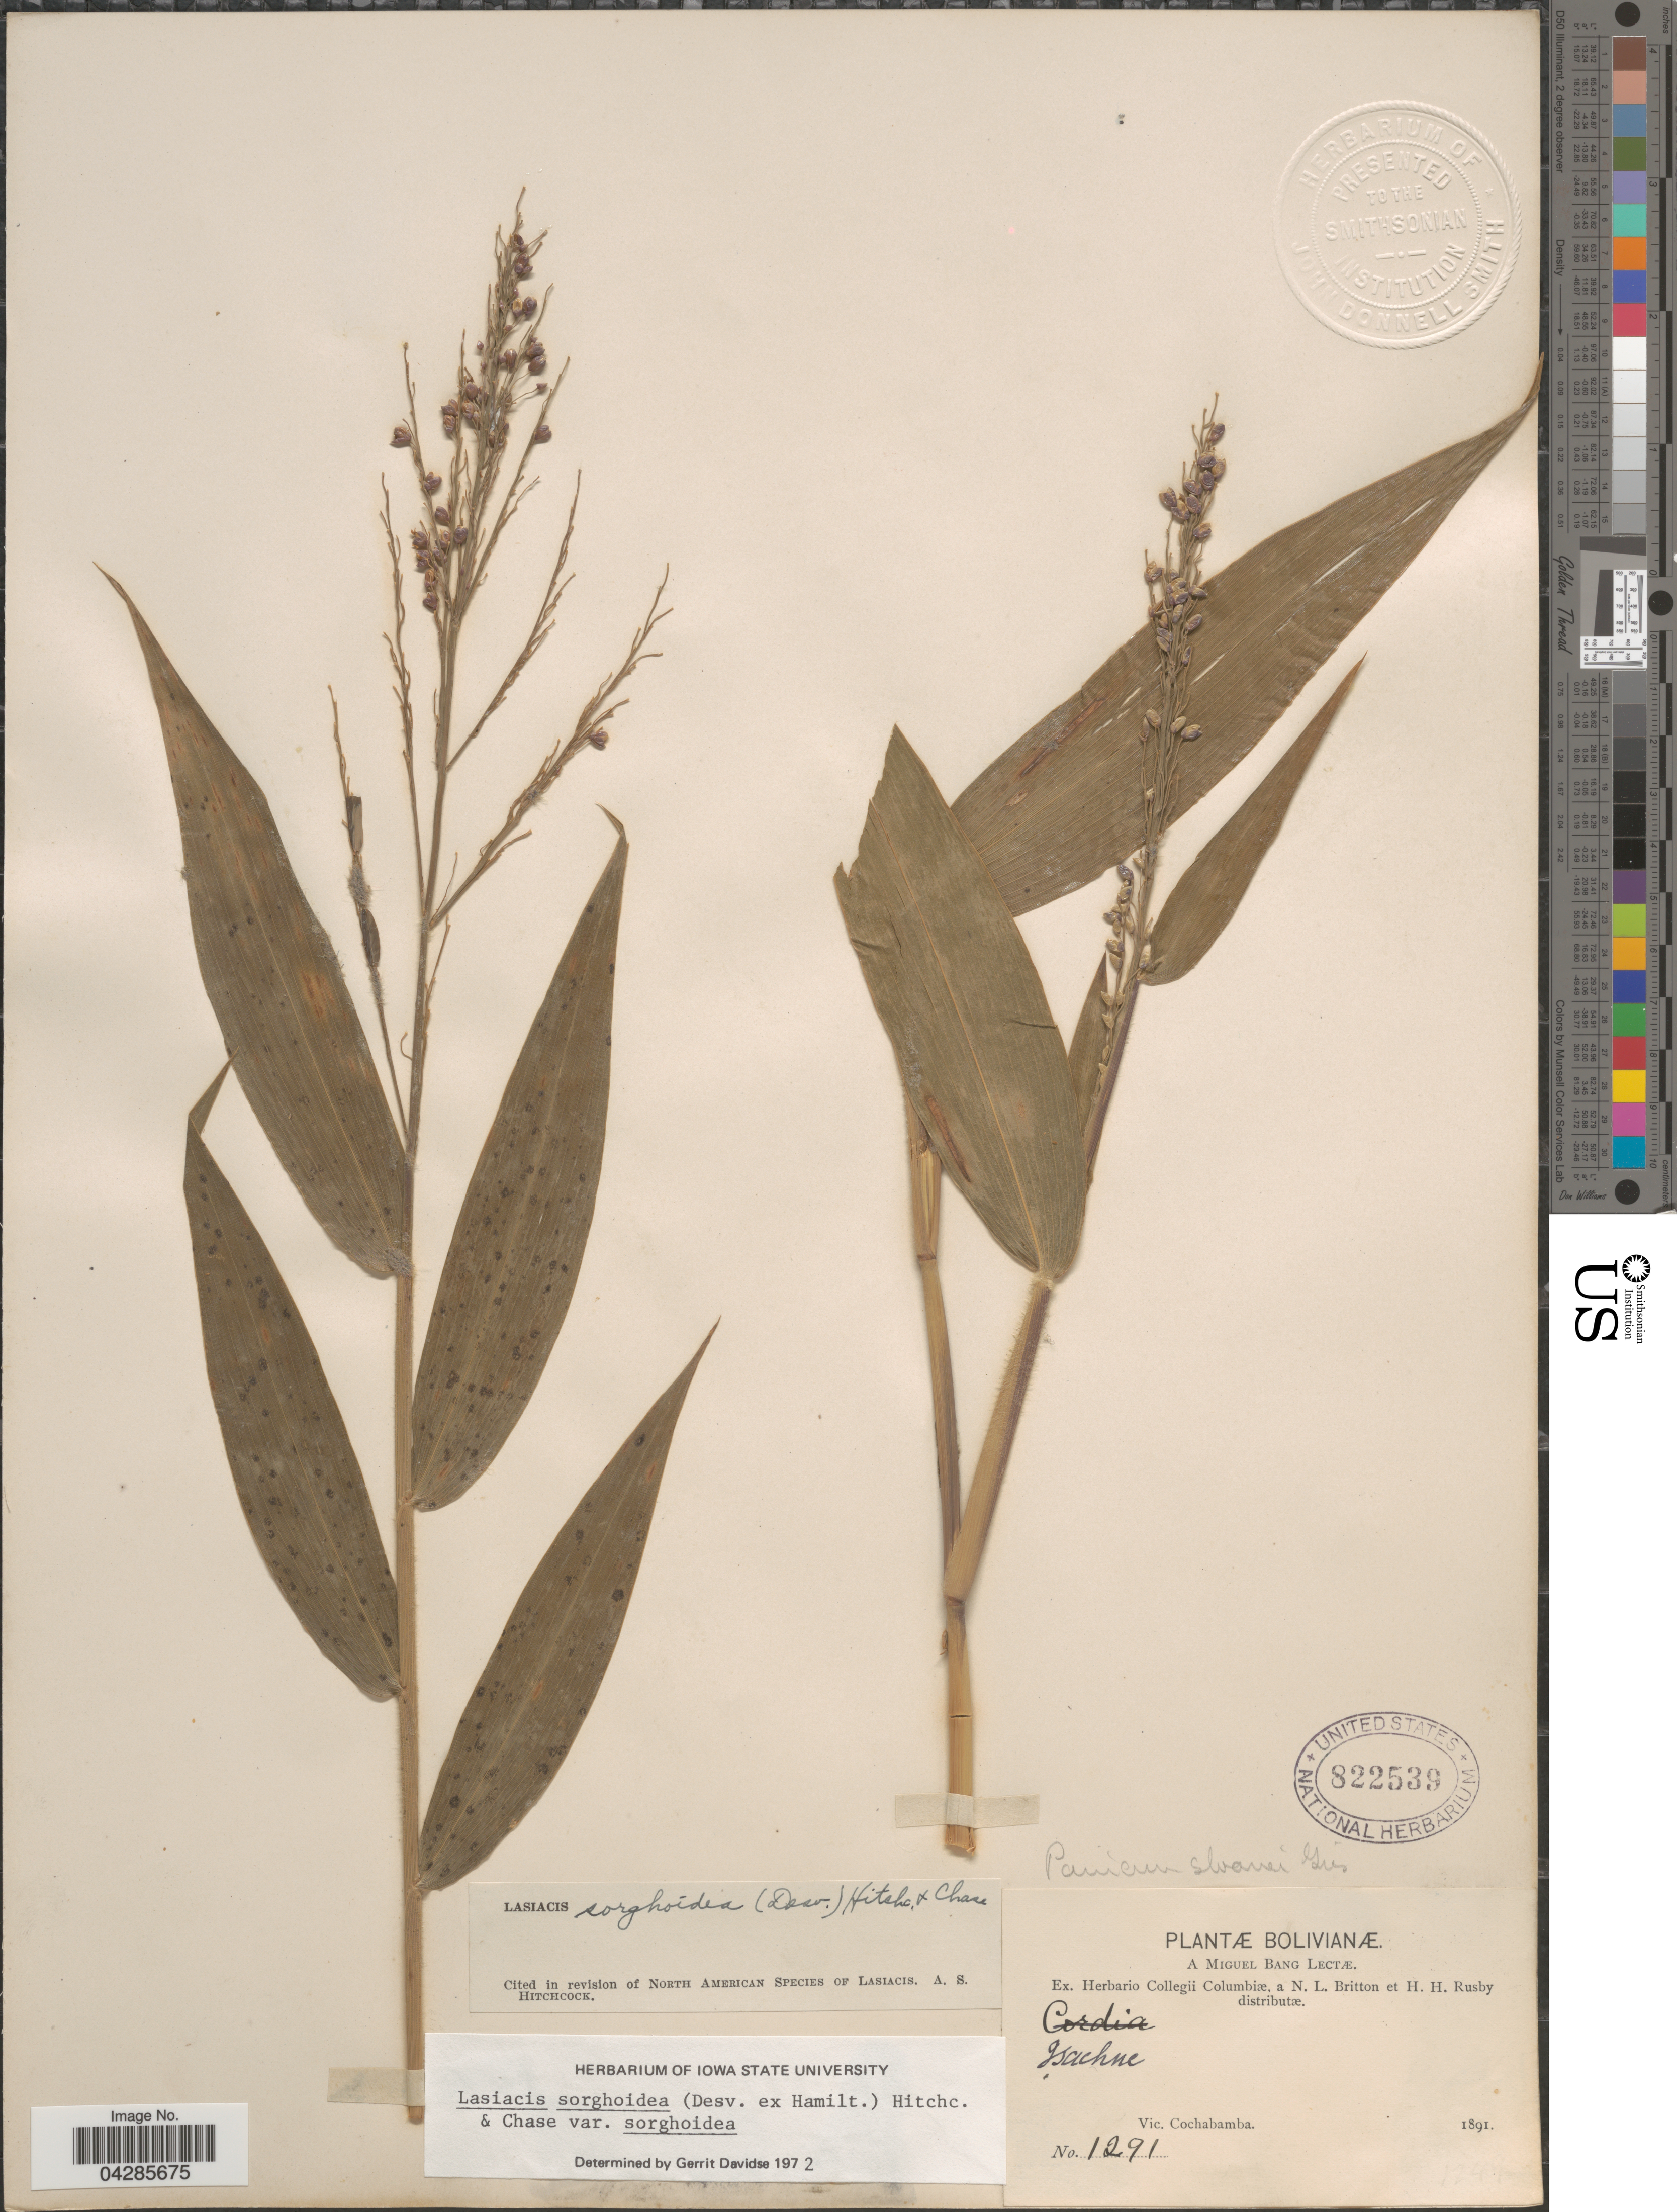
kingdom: Plantae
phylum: Tracheophyta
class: Liliopsida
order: Poales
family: Poaceae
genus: Lasiacis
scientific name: Lasiacis sorghoidea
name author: (Desv. ex Ham.) Hitchc. & Chase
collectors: M. Bang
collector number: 1291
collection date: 1891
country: Bolivia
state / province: Cochabamba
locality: Vic. Cochabamba.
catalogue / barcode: US 822539